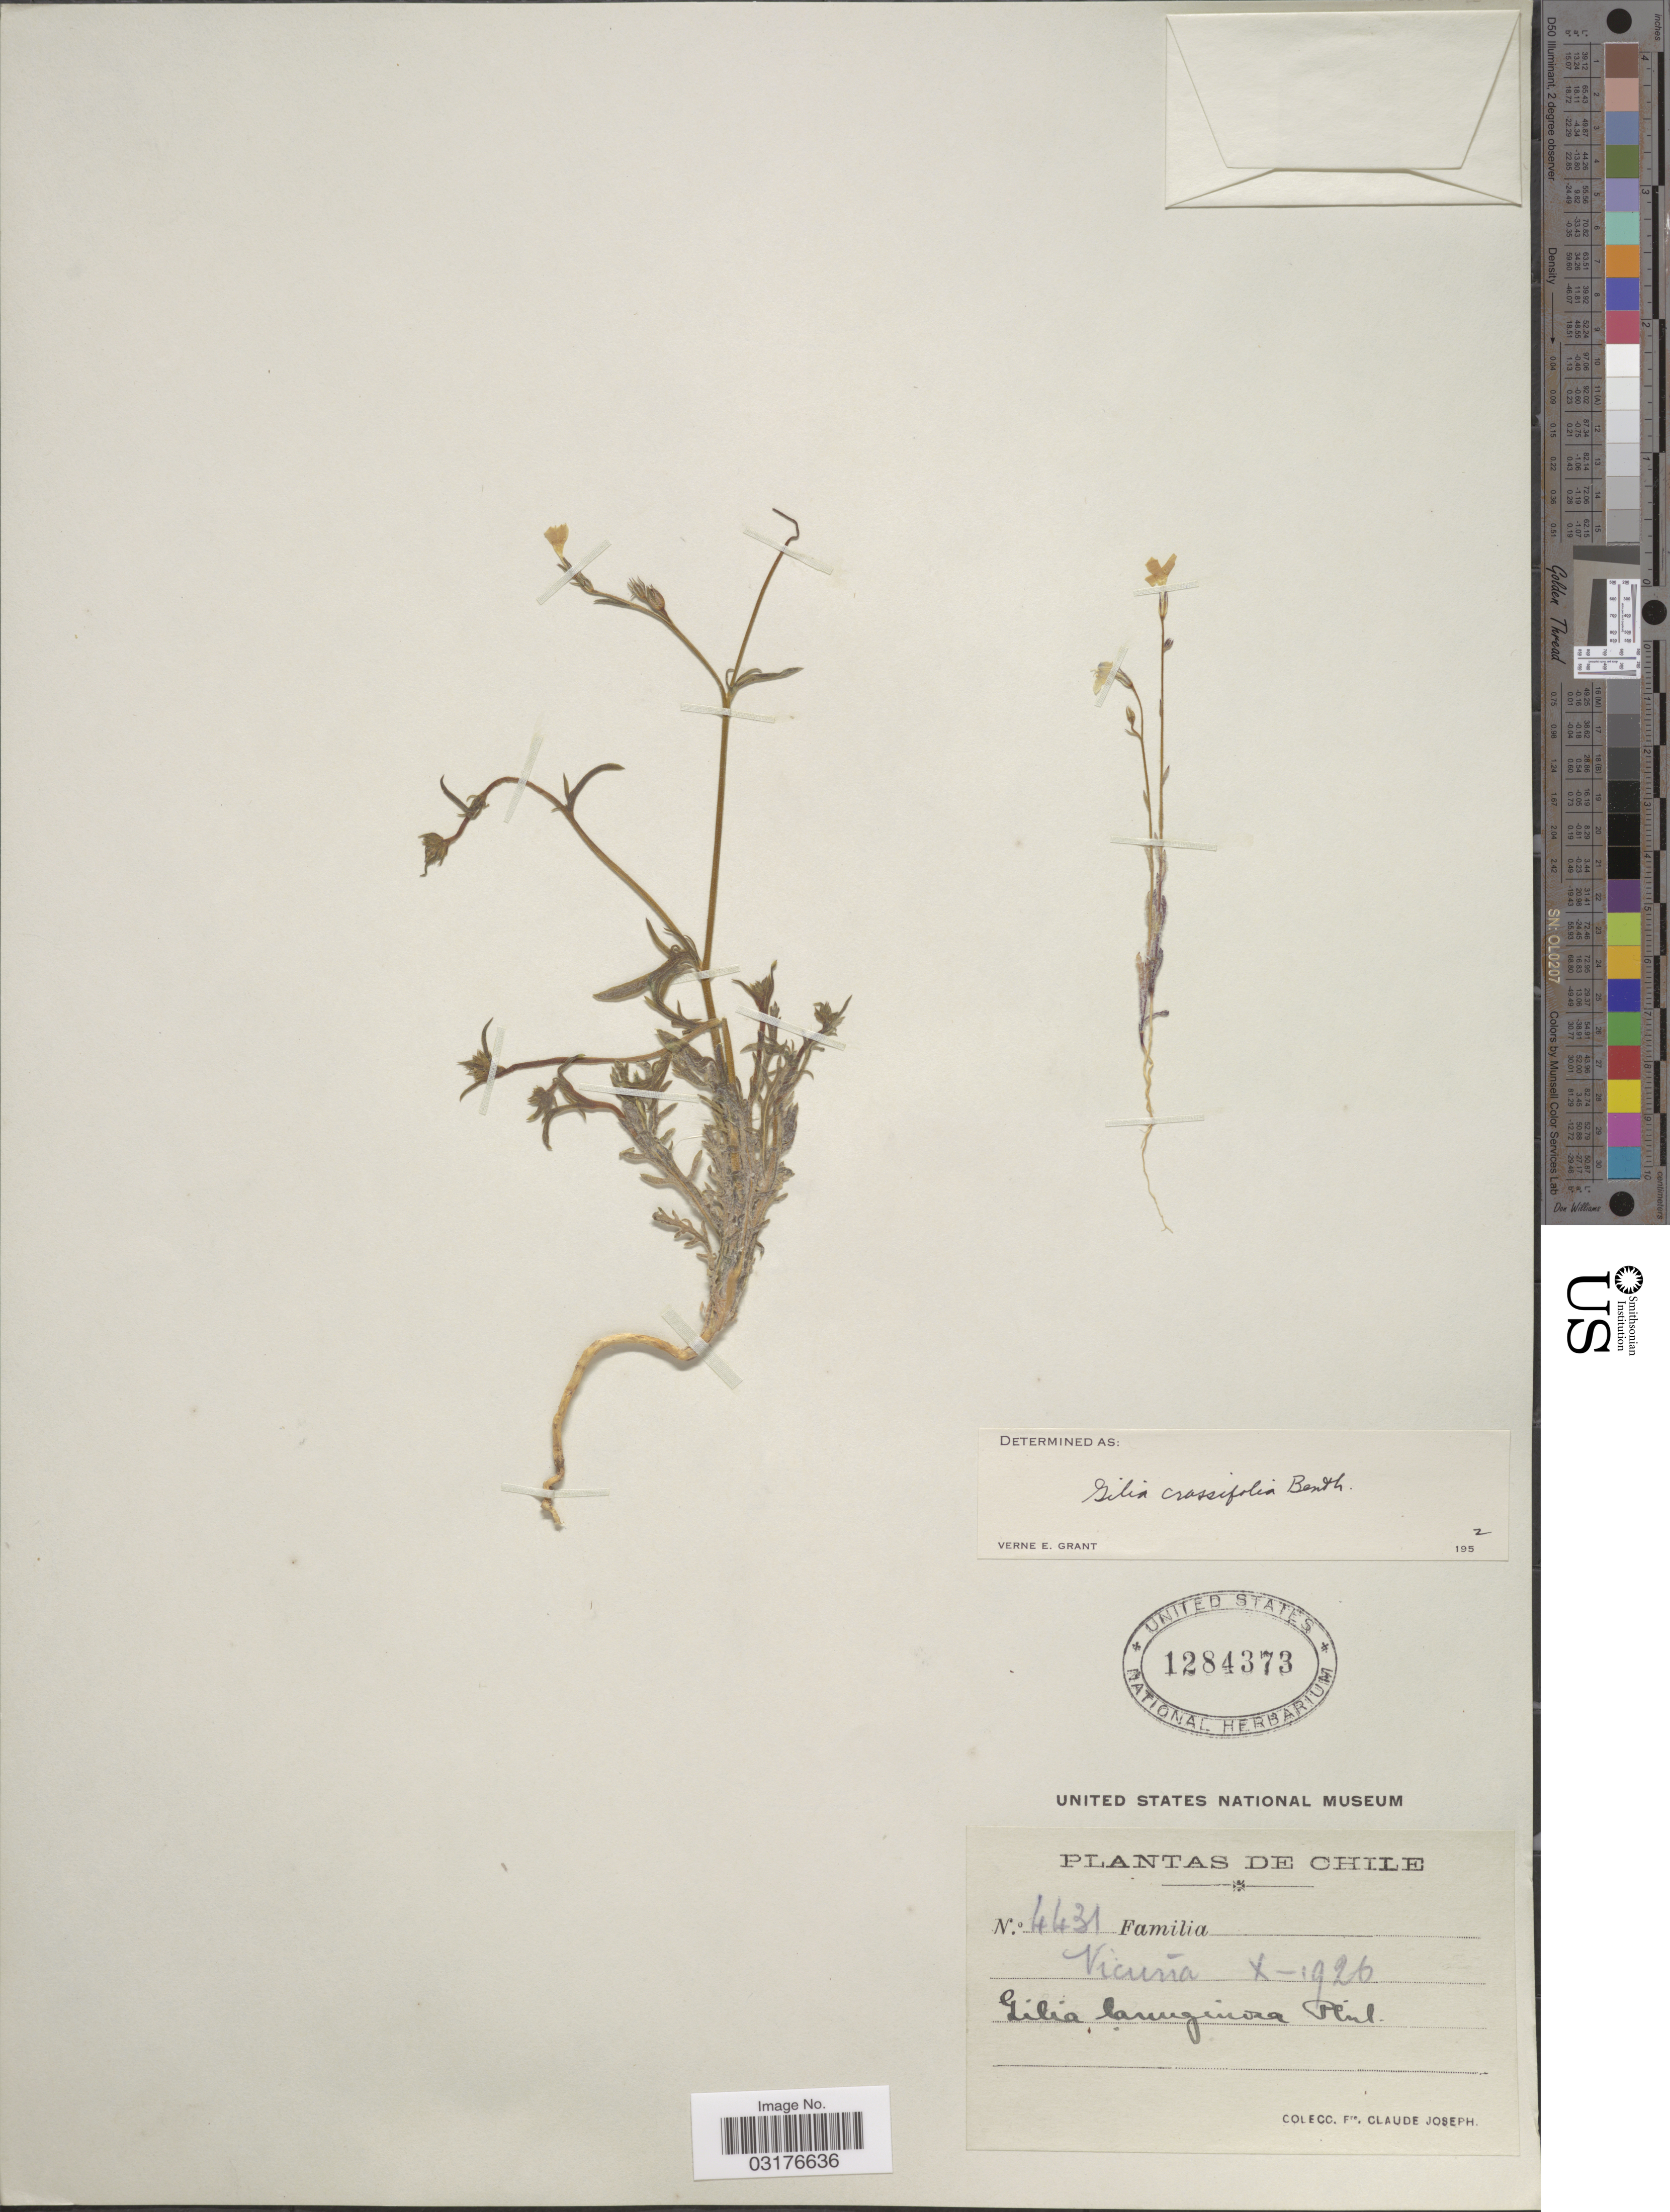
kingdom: Plantae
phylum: Tracheophyta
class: Magnoliopsida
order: Ericales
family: Polemoniaceae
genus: Gilia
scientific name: Gilia crassifolia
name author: Benth.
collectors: Bro. Claude-Joseph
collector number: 4431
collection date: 1926-10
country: Chile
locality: Vicuña.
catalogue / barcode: US 1284373